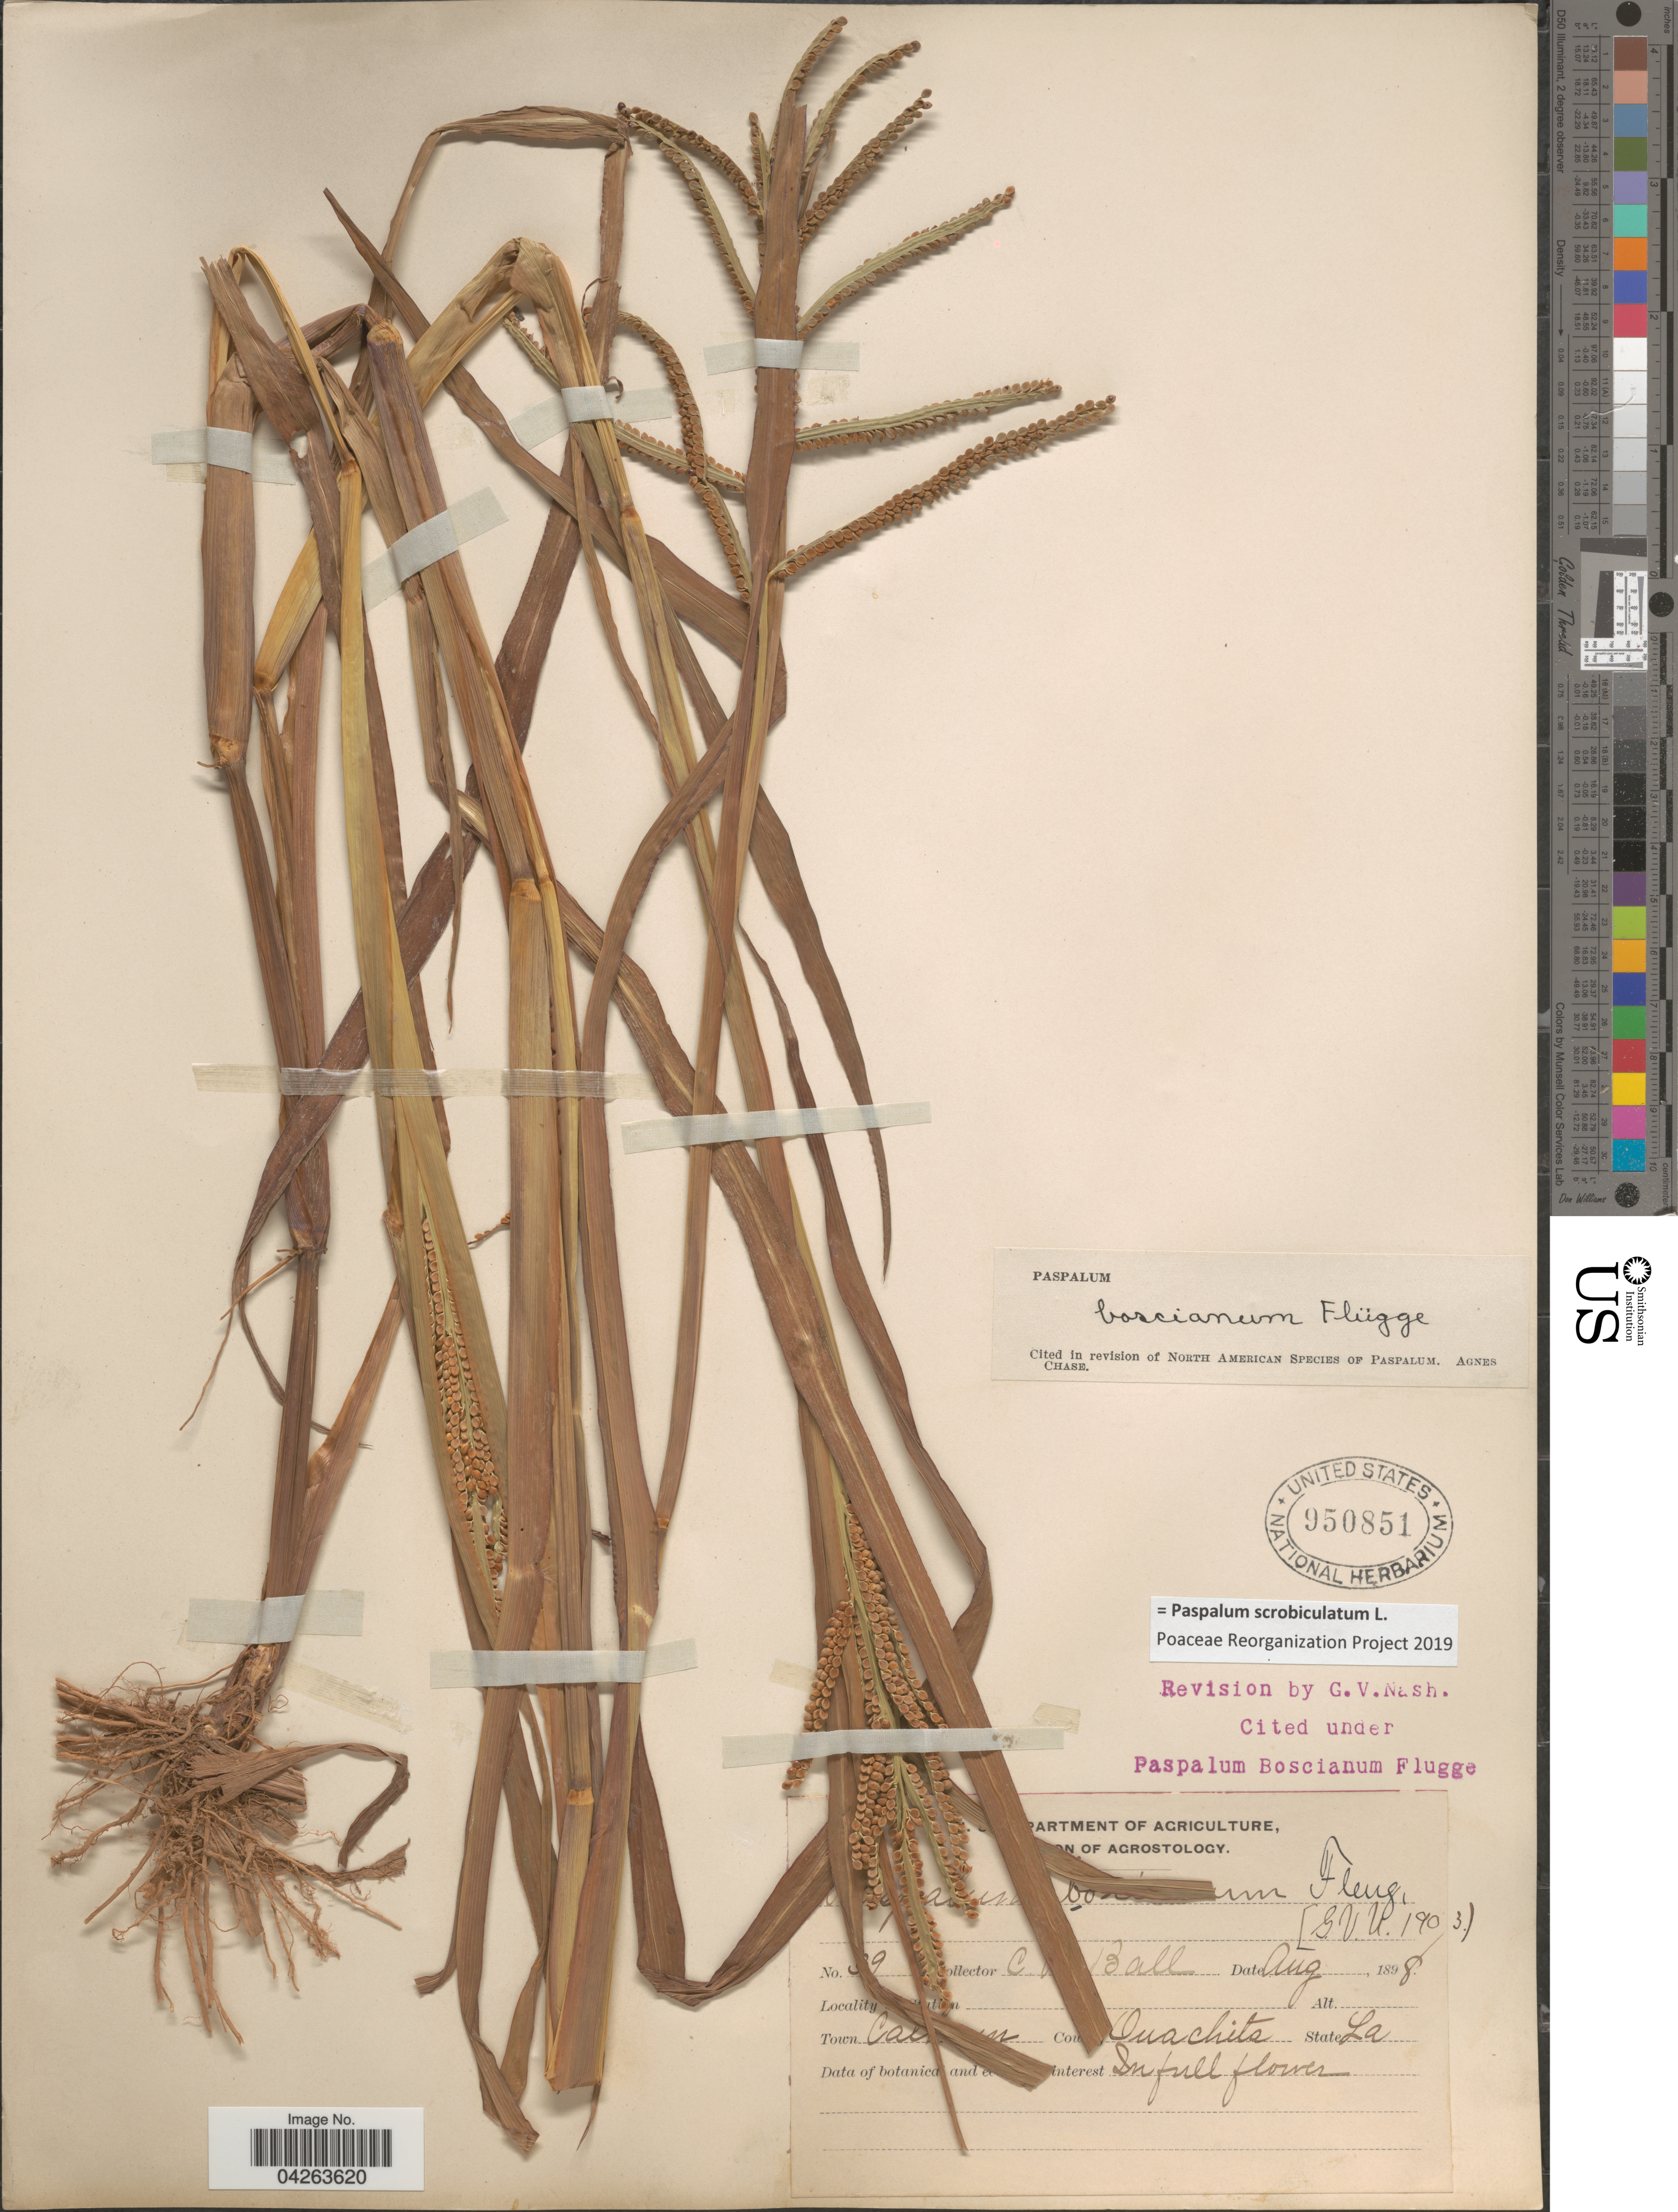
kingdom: Plantae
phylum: Tracheophyta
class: Liliopsida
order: Poales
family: Poaceae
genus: Paspalum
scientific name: Paspalum scrobiculatum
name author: L.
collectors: C. R. Ball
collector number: !9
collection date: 1898-08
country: United States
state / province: Louisiana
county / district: Ouachita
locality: Town Ca [illegible text].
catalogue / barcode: US 950851